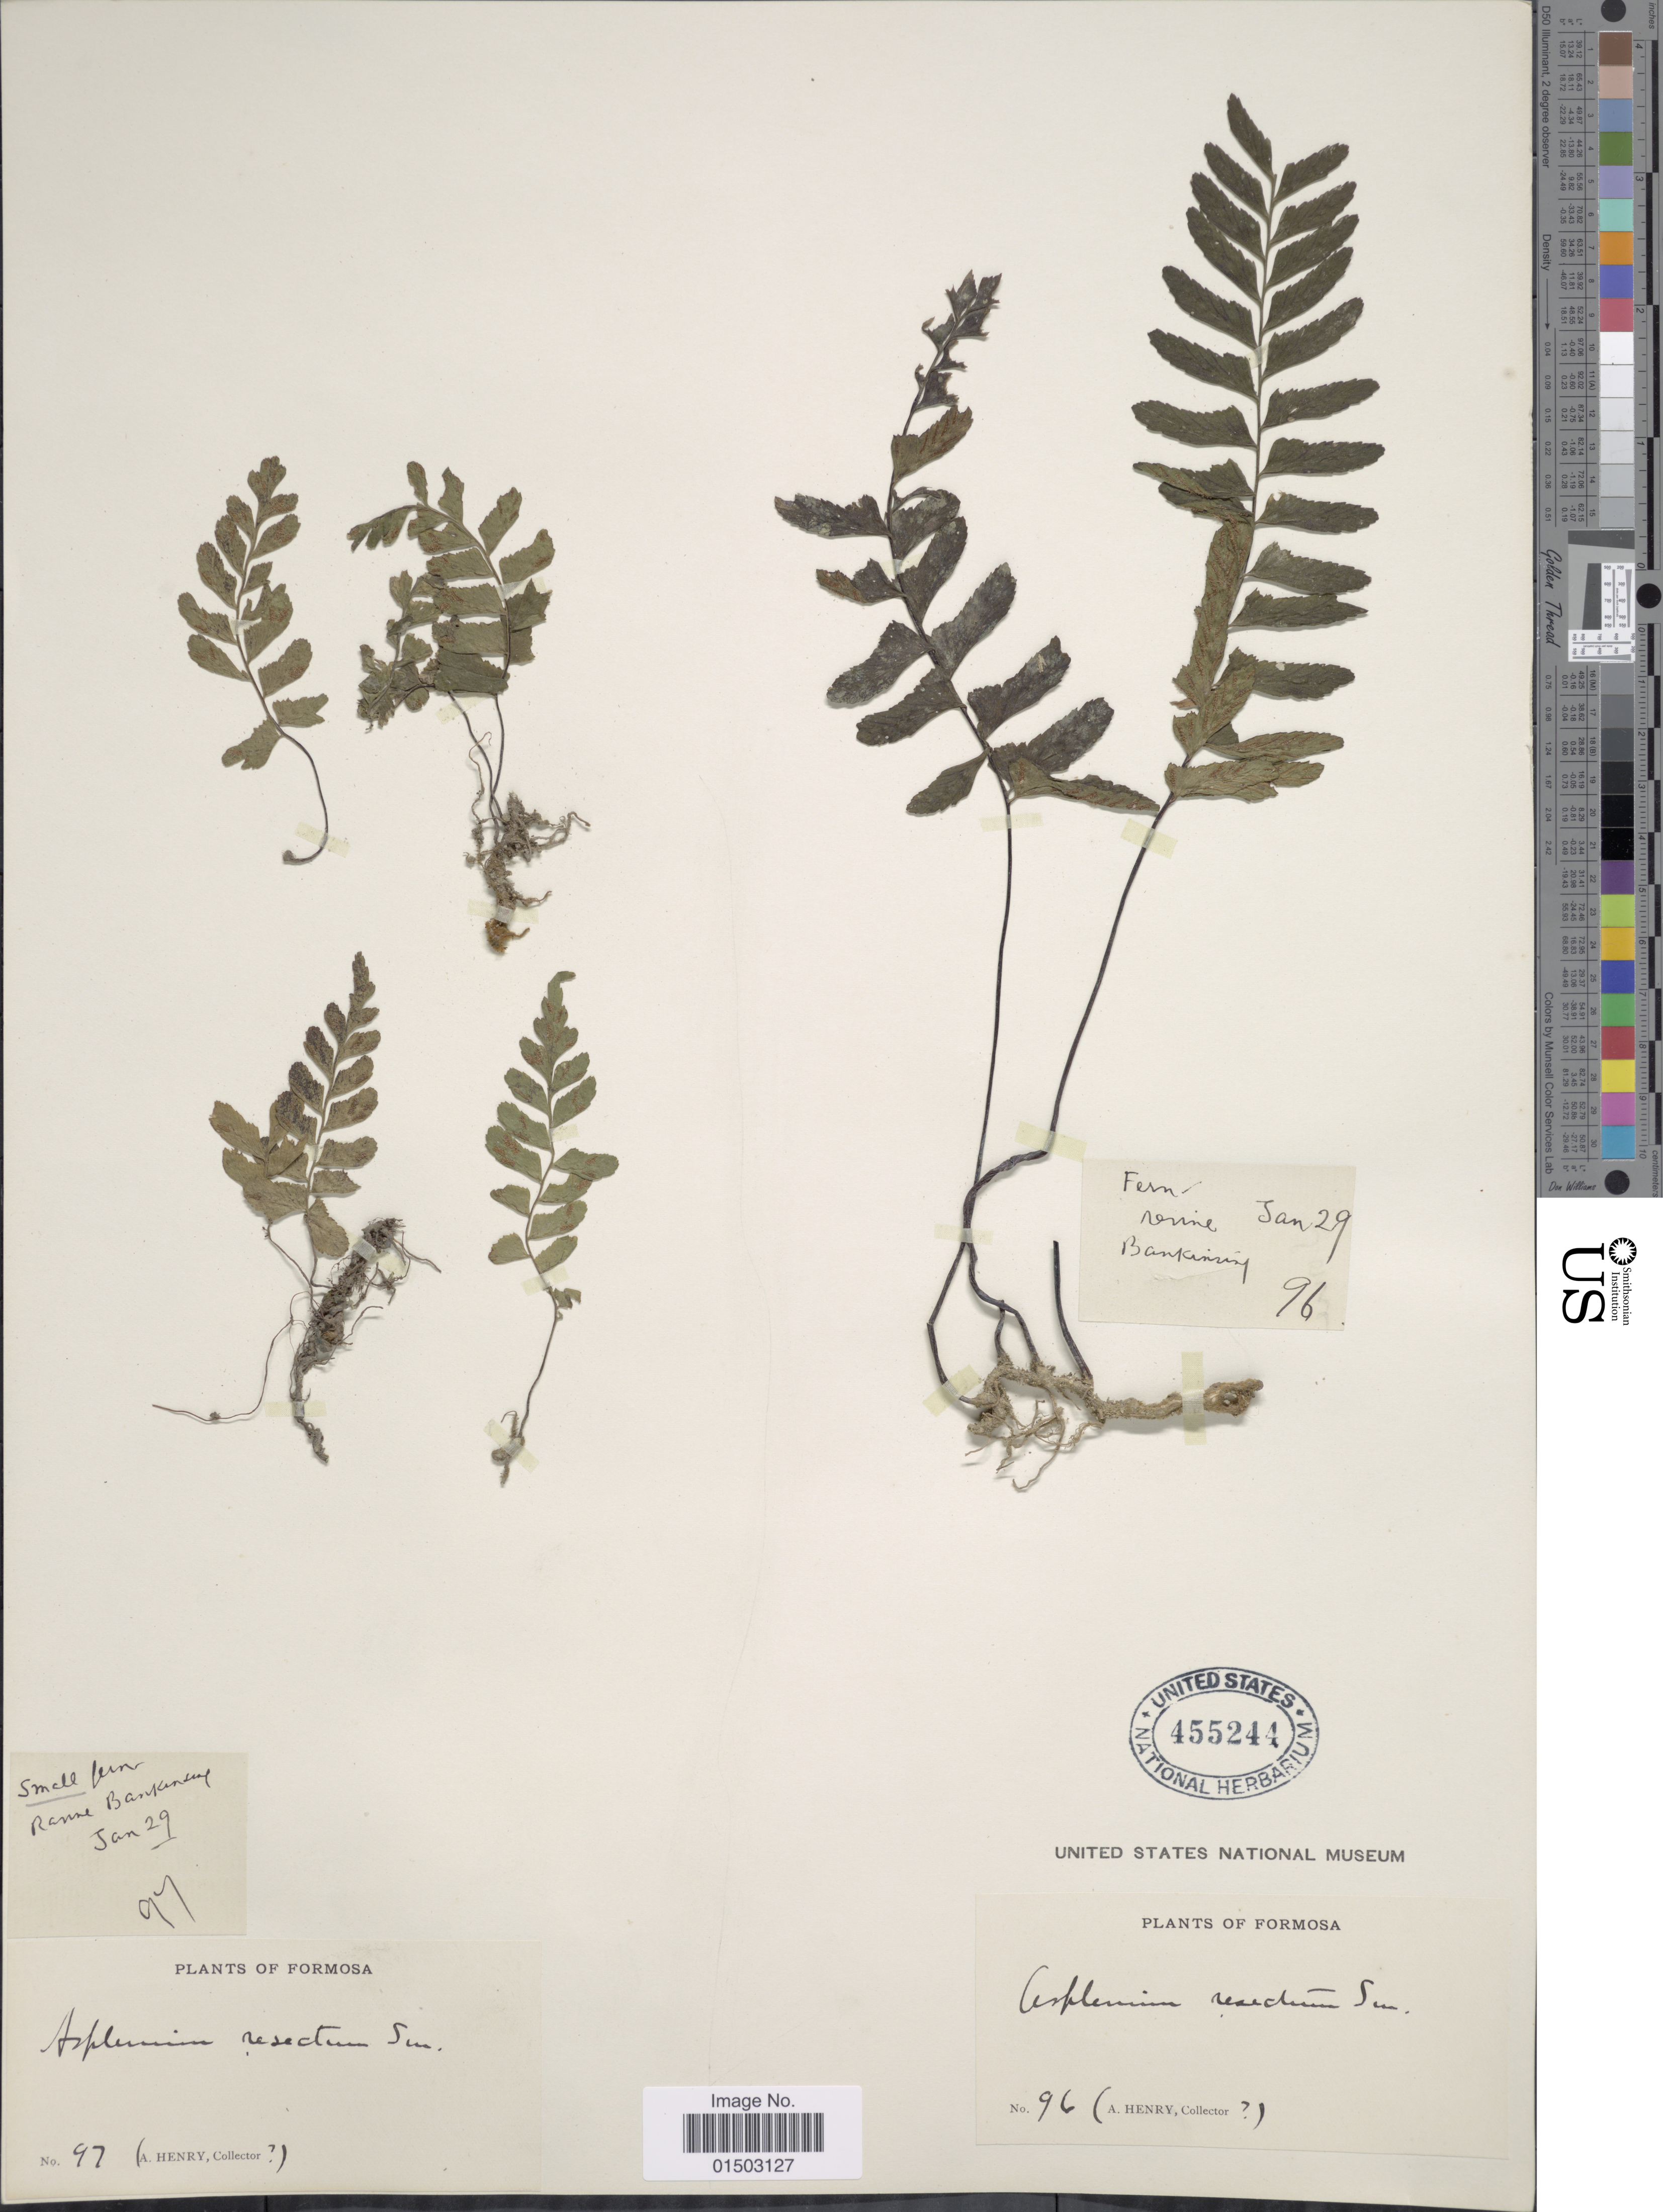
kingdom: Plantae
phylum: Tracheophyta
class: Polypodiopsida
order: Polypodiales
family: Aspleniaceae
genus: Hymenasplenium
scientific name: Hymenasplenium unilaterale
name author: (Lam.) Hayata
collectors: A. Henry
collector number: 96/97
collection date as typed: Transcribed d/m/y: /1/29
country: Taiwan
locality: Formosa.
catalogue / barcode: US 455244